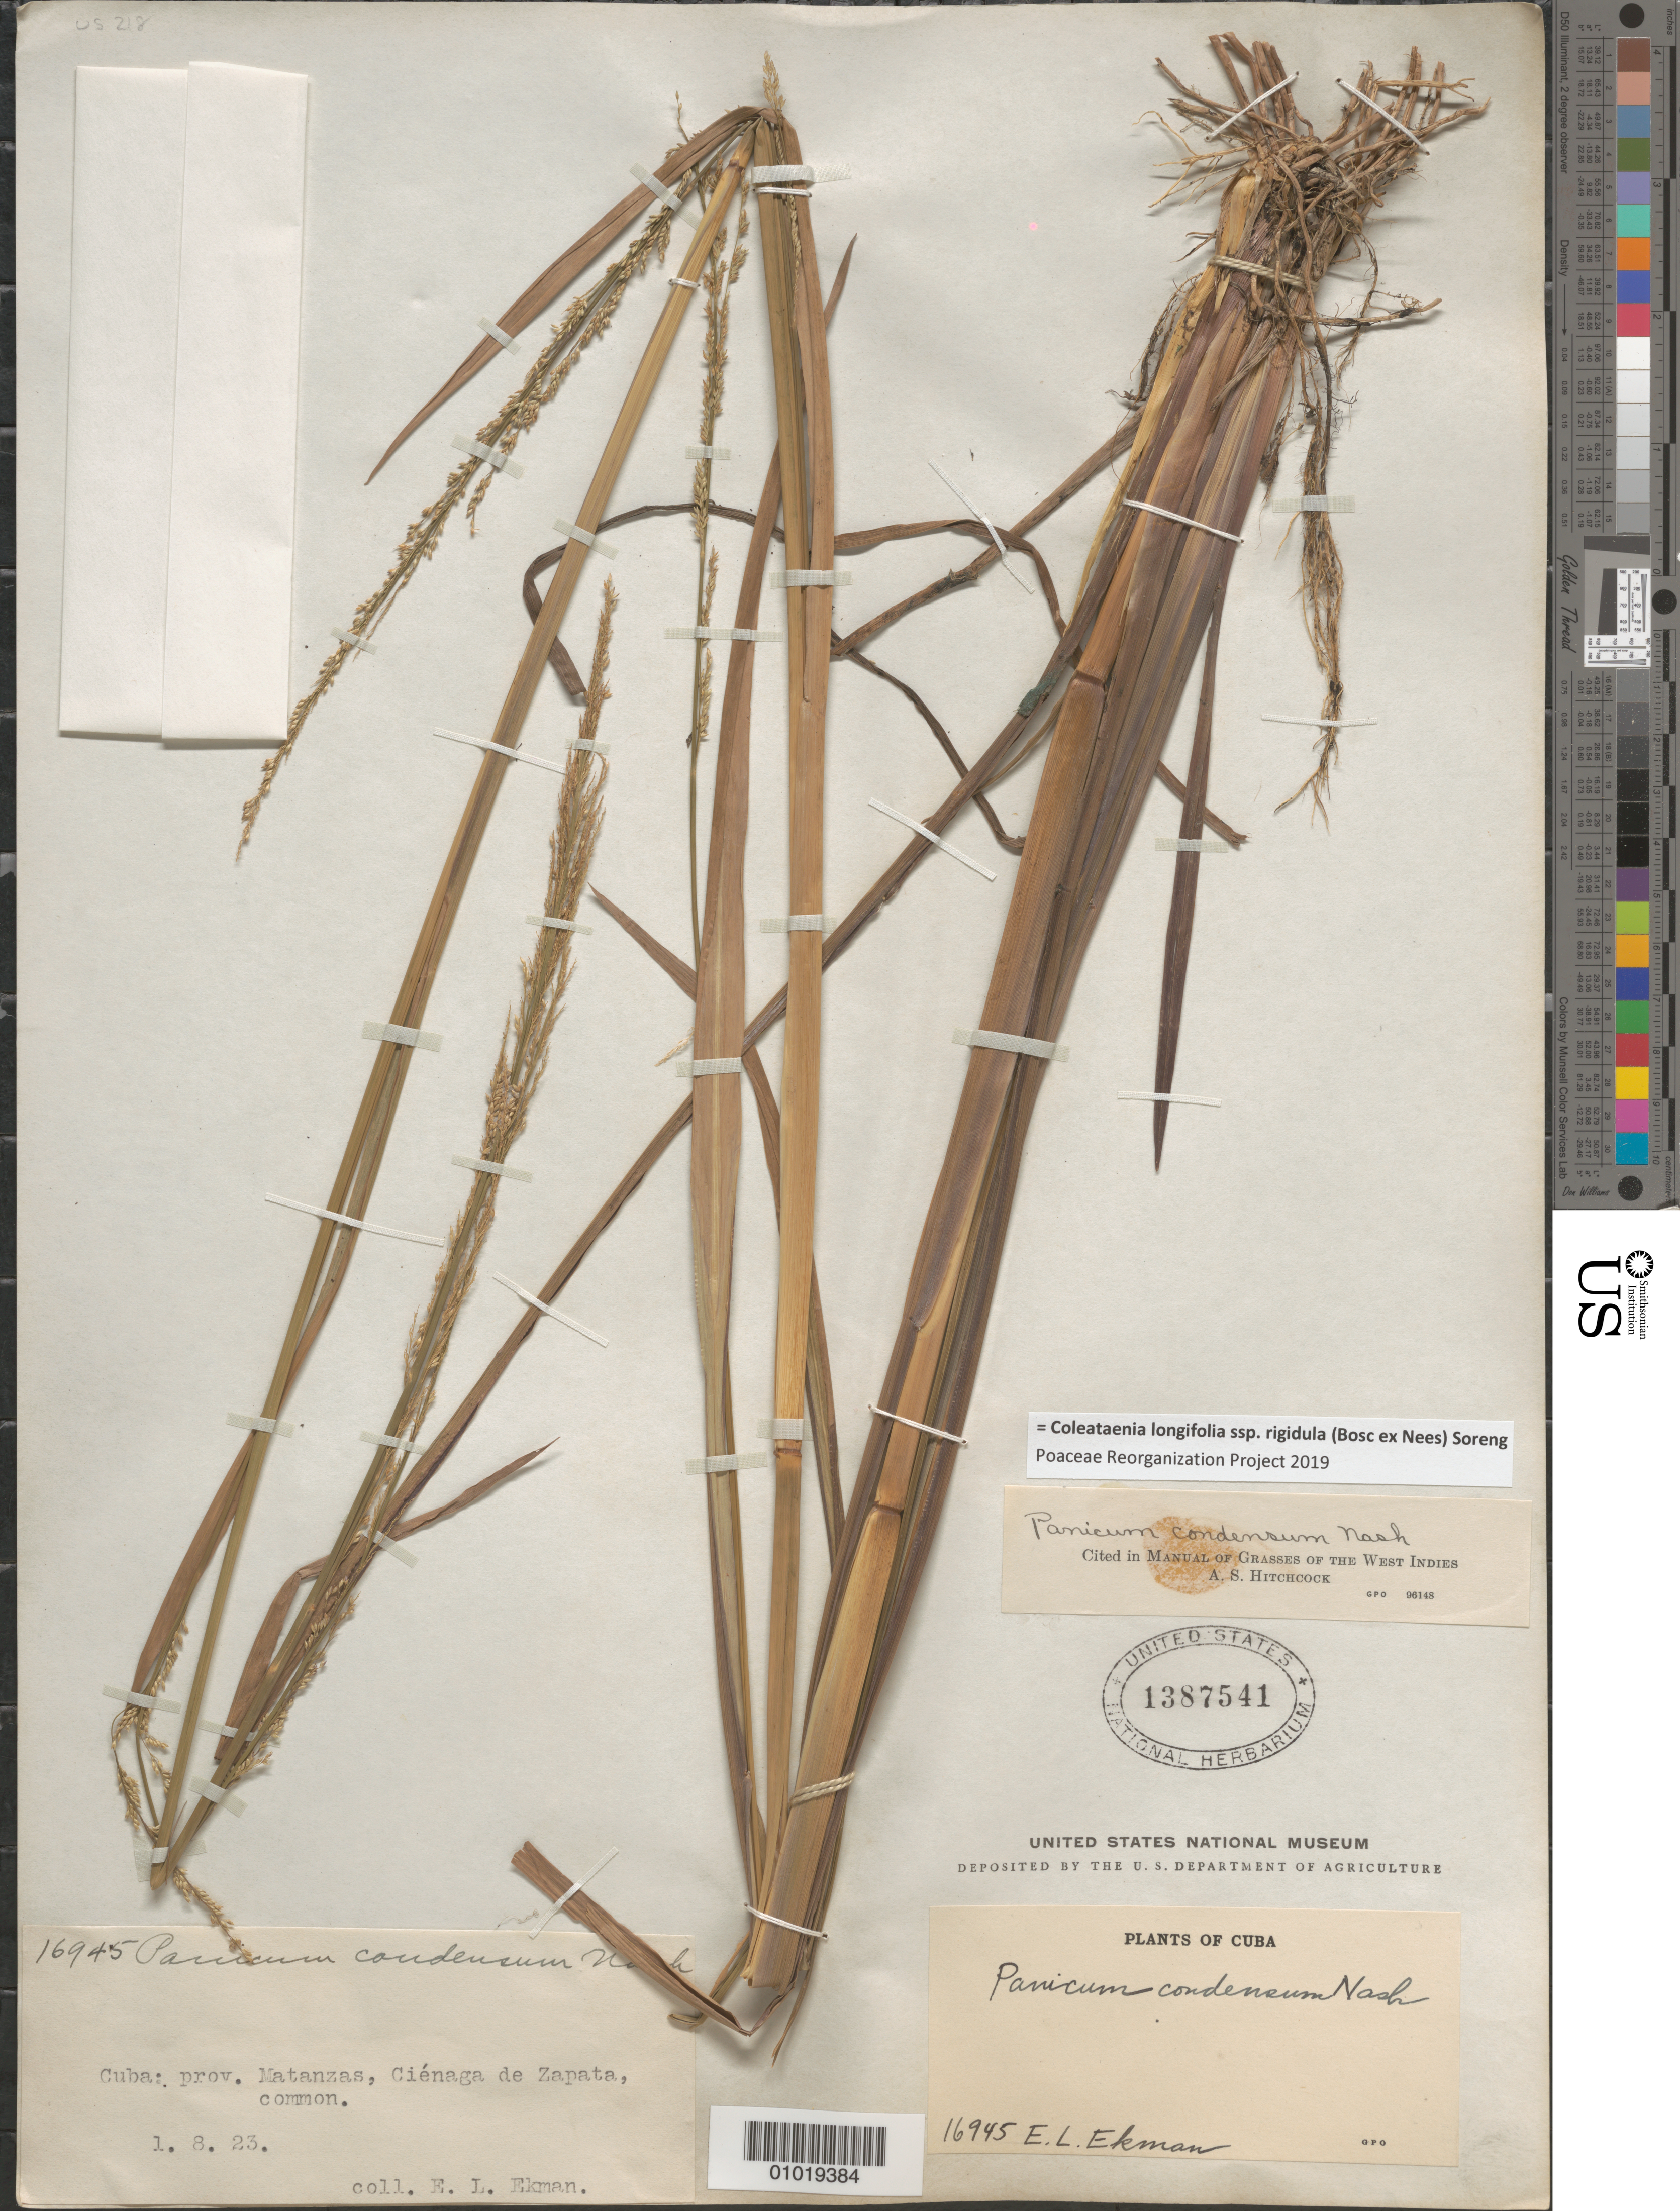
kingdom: Plantae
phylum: Tracheophyta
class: Liliopsida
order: Poales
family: Poaceae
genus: Panicum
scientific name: Panicum condensum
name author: Nash ex Small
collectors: E. L. Ekman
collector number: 16945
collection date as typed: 01 Aug 1923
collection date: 1923-08-01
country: Cuba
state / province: Matanzas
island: Cuba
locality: Cienaga de Zapata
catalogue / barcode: US 1387541